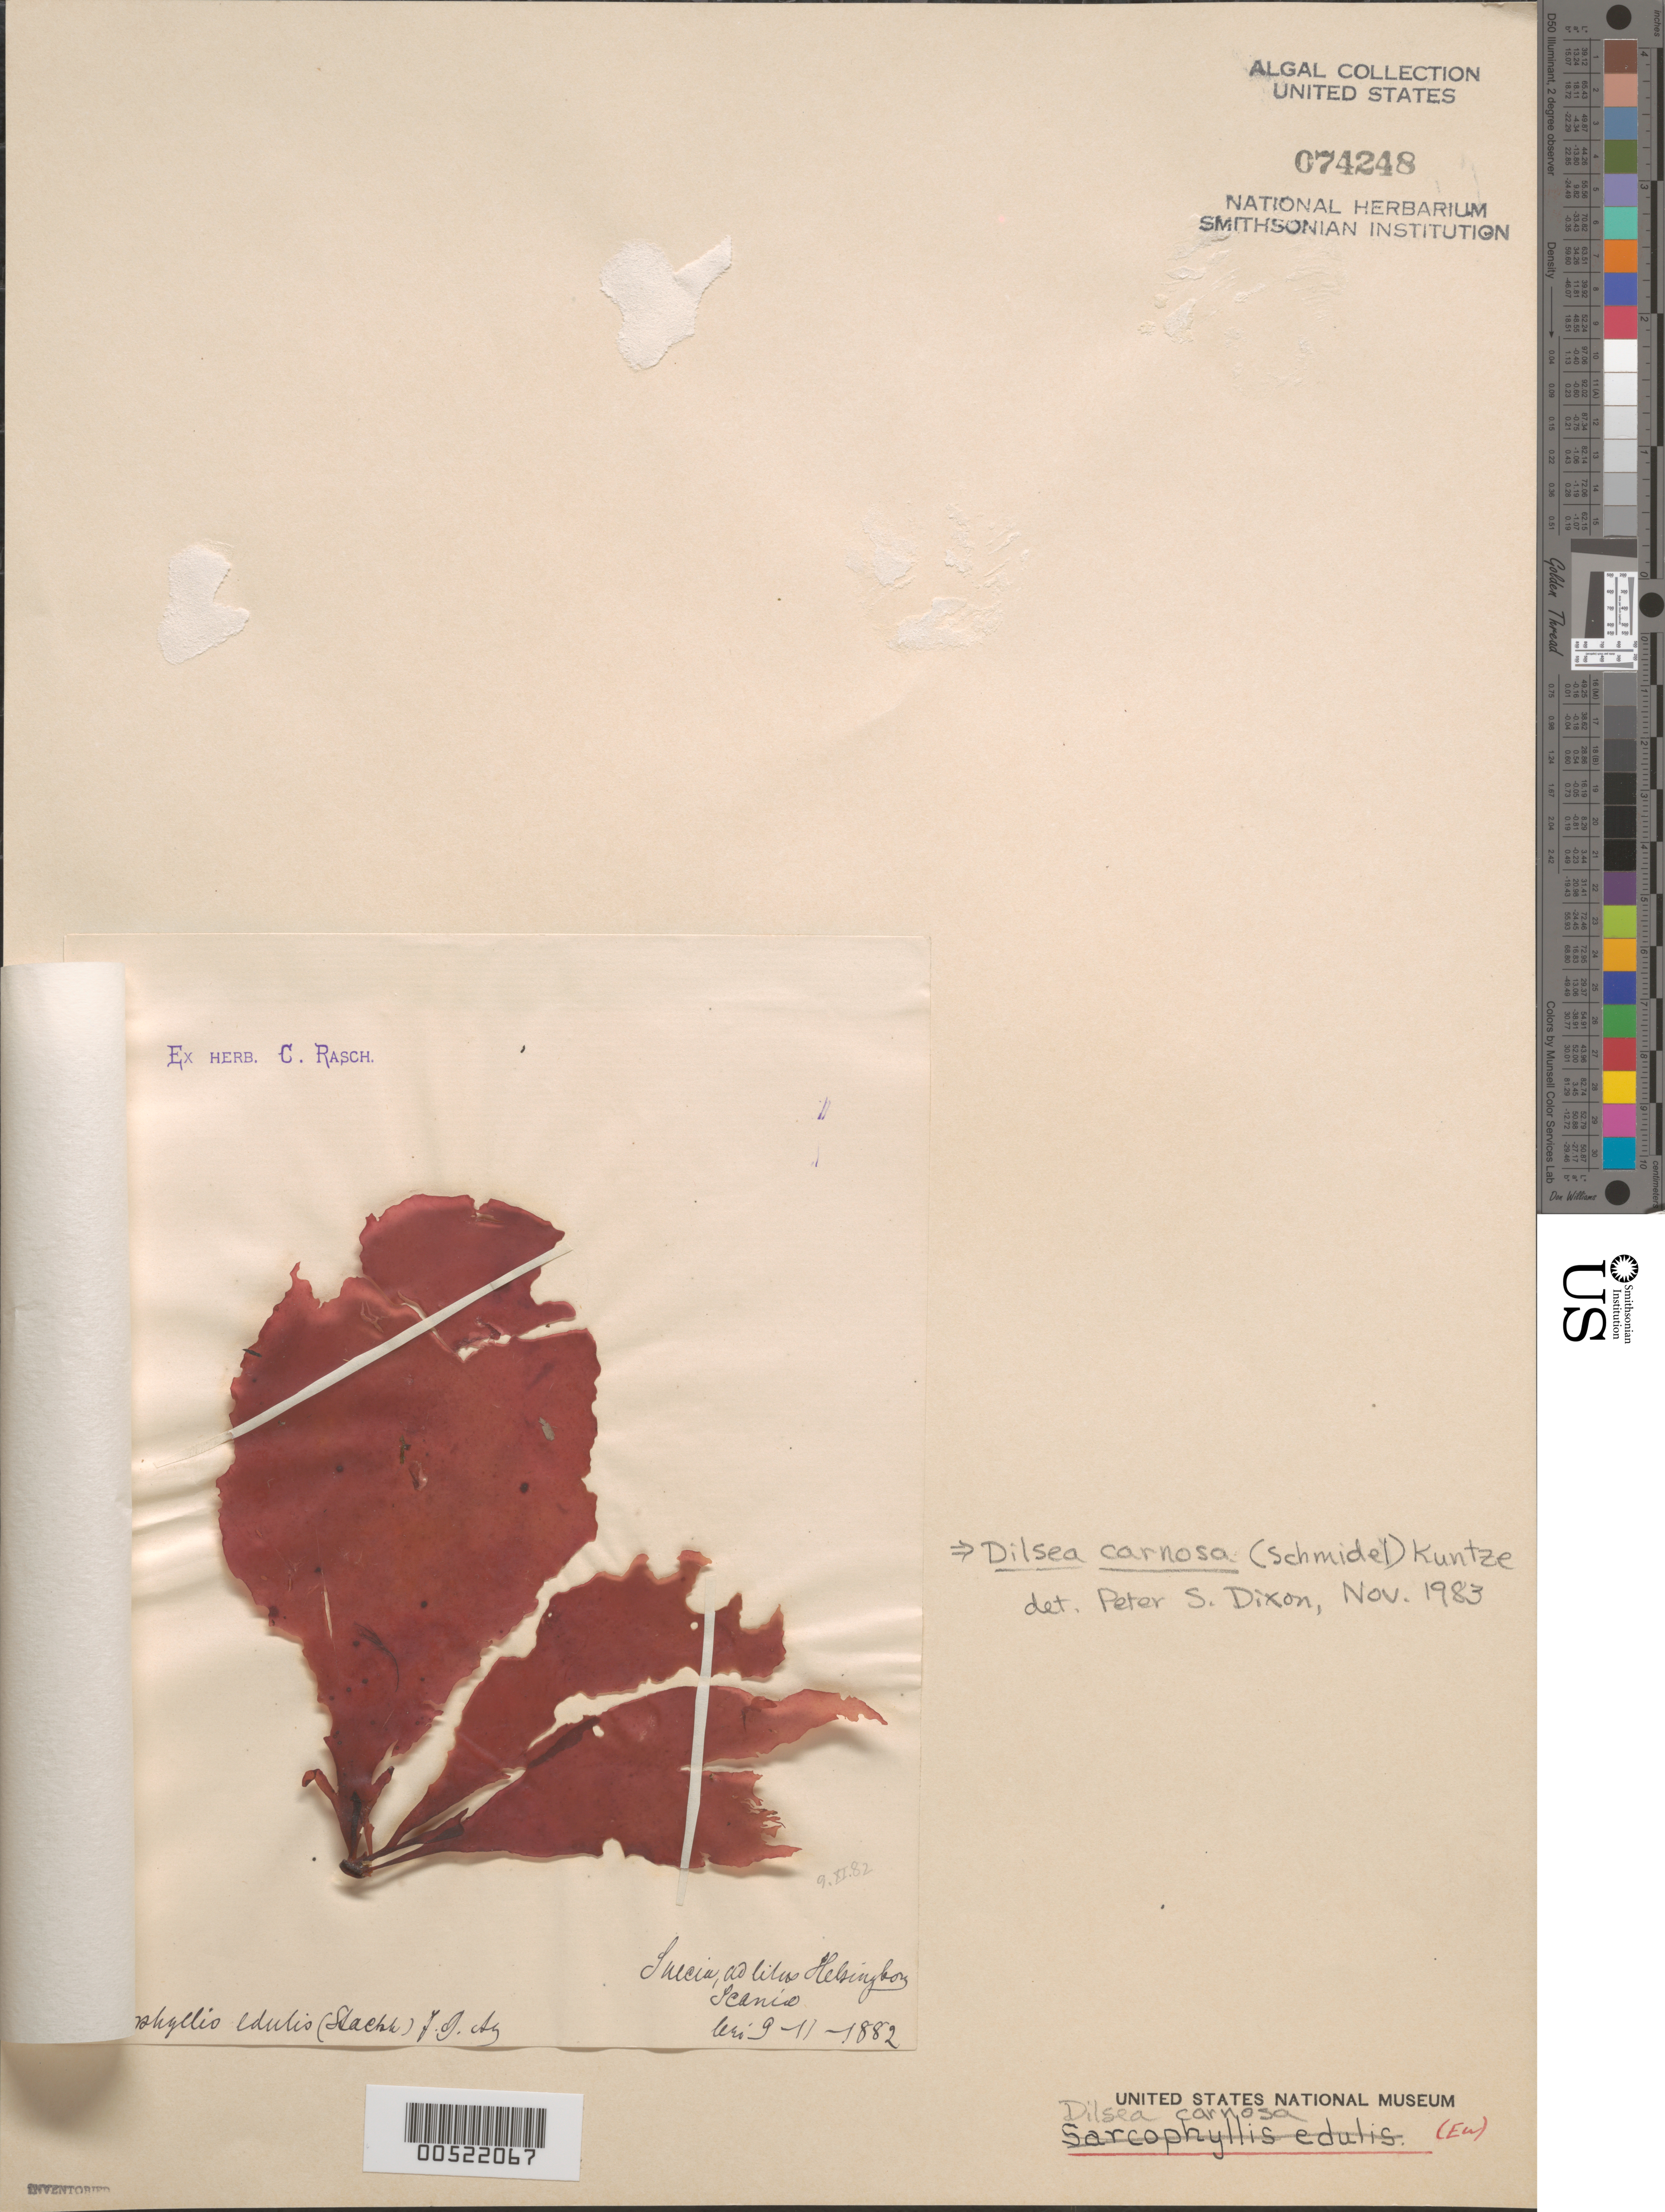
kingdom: Plantae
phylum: Rhodophyta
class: Florideophyceae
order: Gigartinales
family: Dumontiaceae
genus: Dilsea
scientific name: Dilsea carnosa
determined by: Dixon, P. S.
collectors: C. Rasch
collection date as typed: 09 Nov 1882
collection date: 1882-11-09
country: Sweden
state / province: Skåne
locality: Helsingborg, skane (scaniae)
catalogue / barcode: US 74248